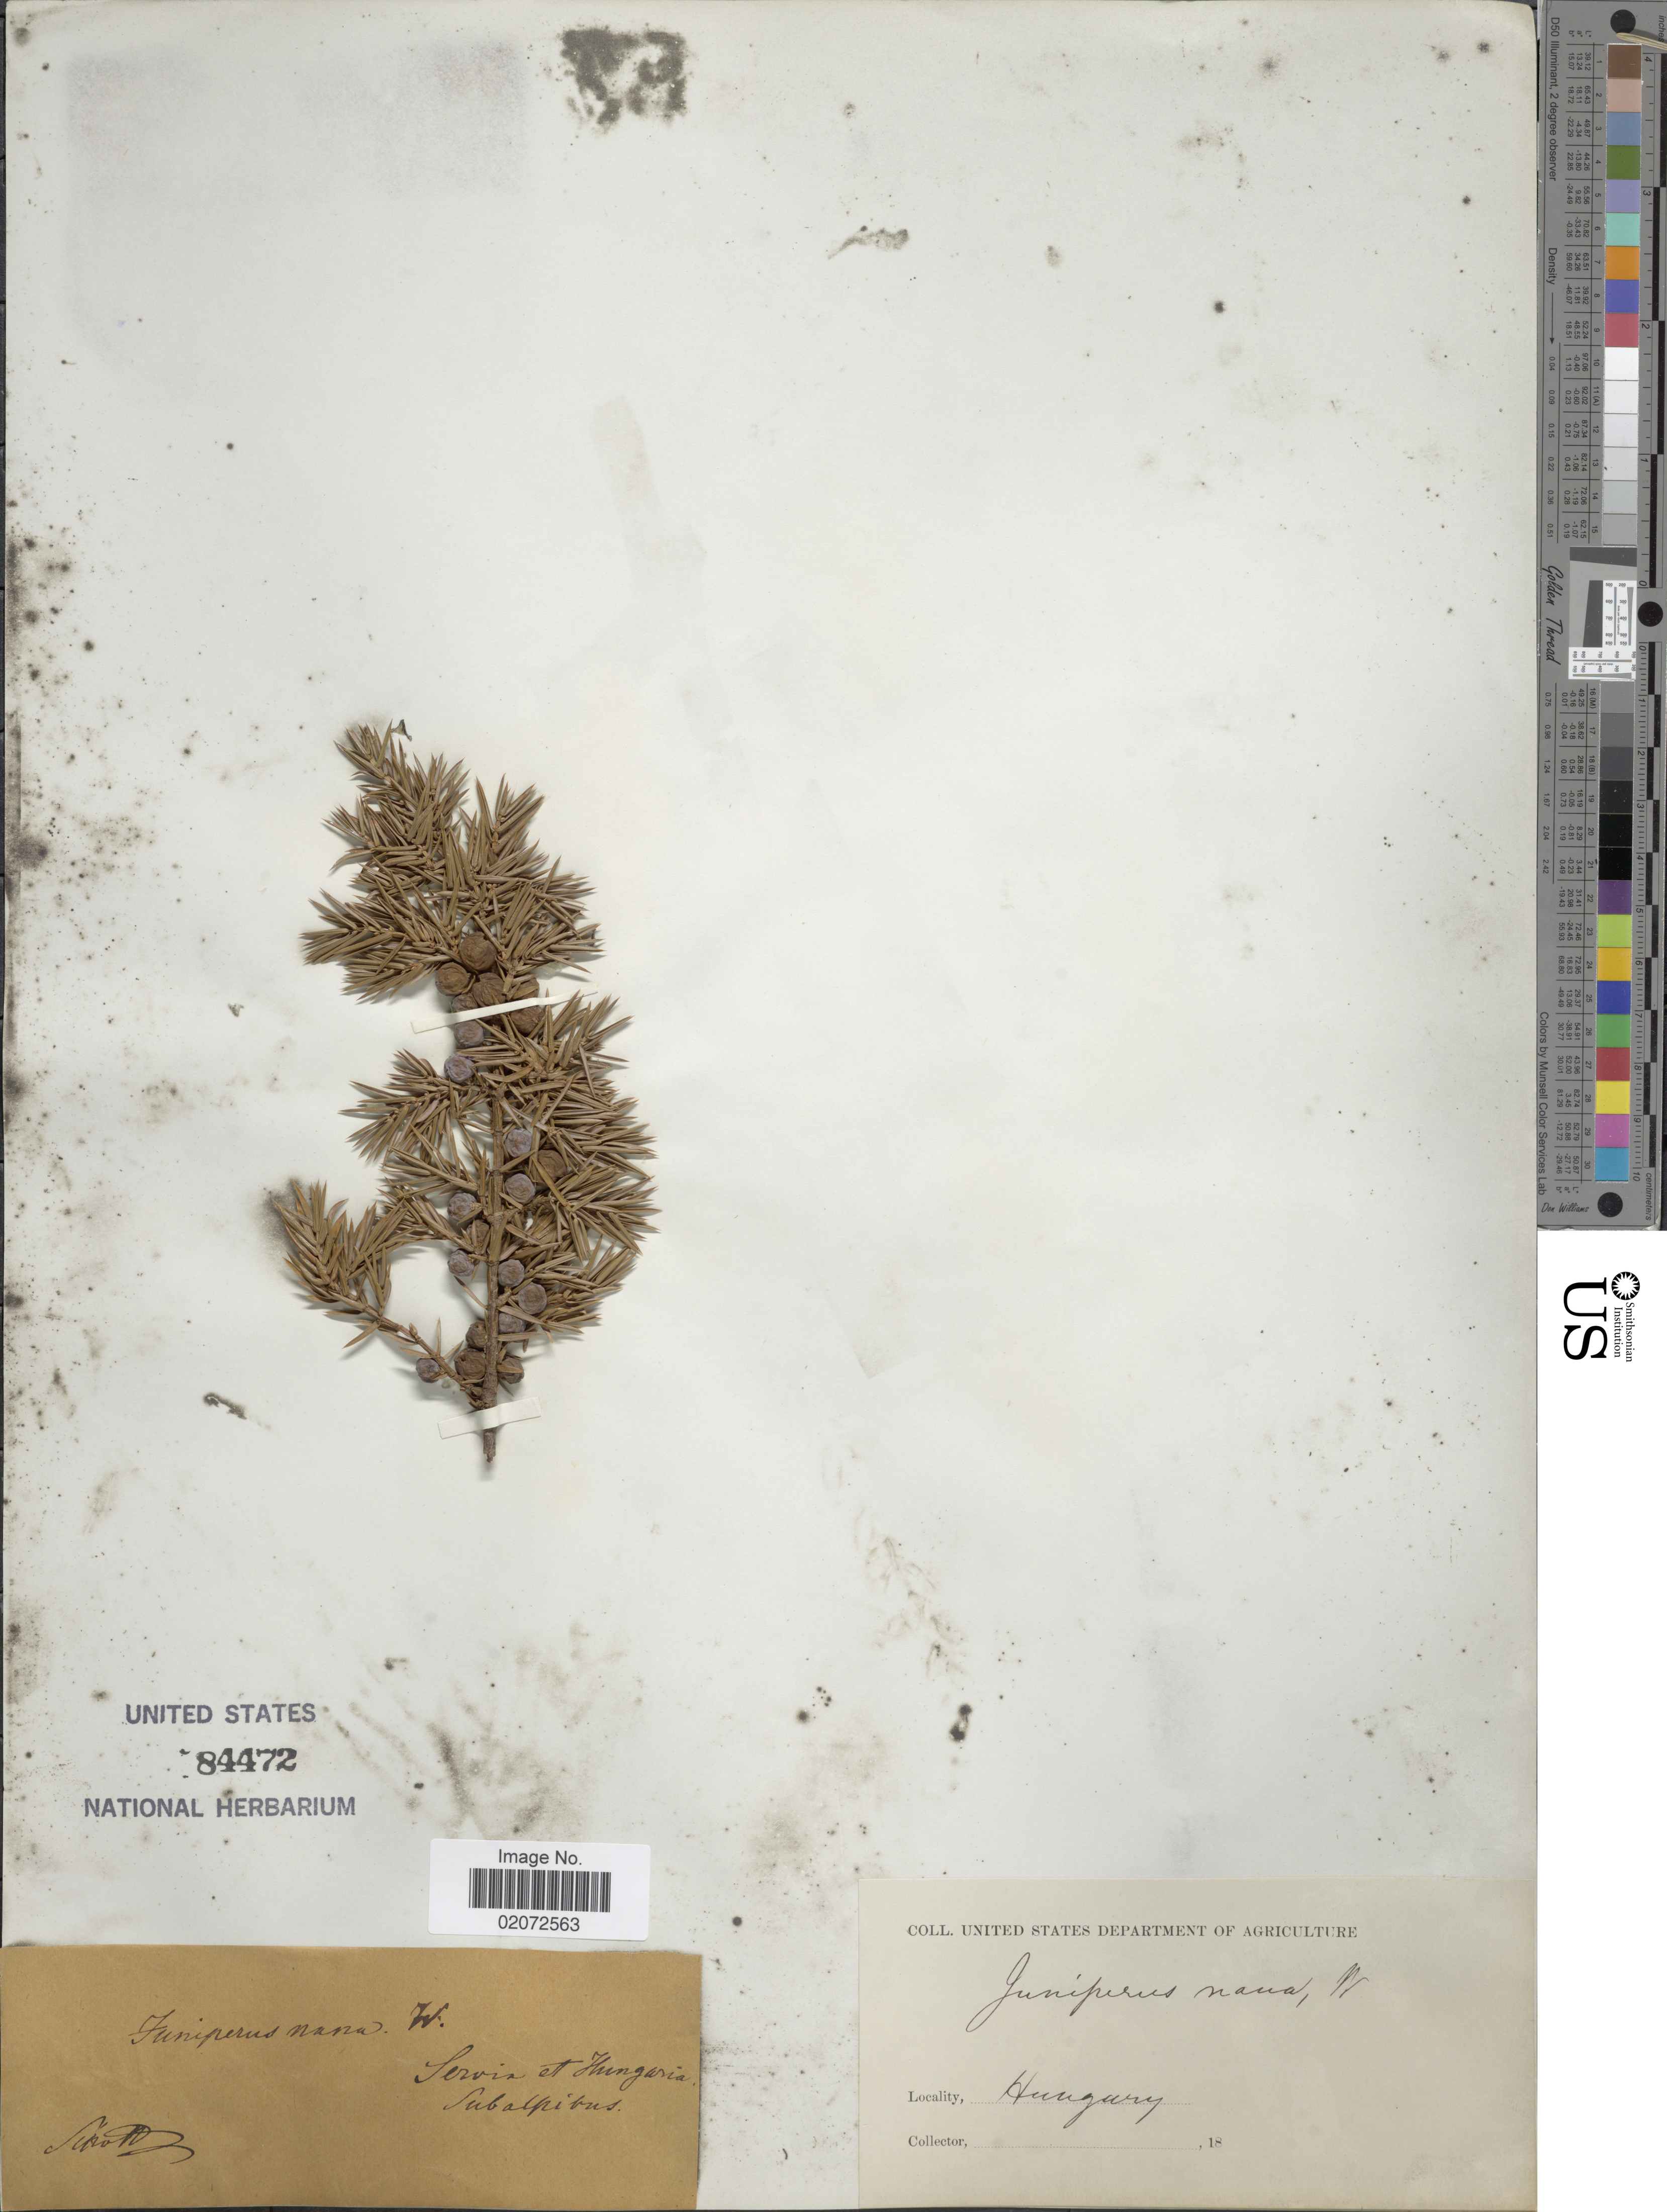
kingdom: Plantae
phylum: Tracheophyta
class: Pinopsida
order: Pinales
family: Cupressaceae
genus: Juniperus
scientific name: Juniperus communis subsp. nana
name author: (Willd.) Syme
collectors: Schott, --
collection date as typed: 18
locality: Servia et Hungaria, subalpibus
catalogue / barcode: US 84472